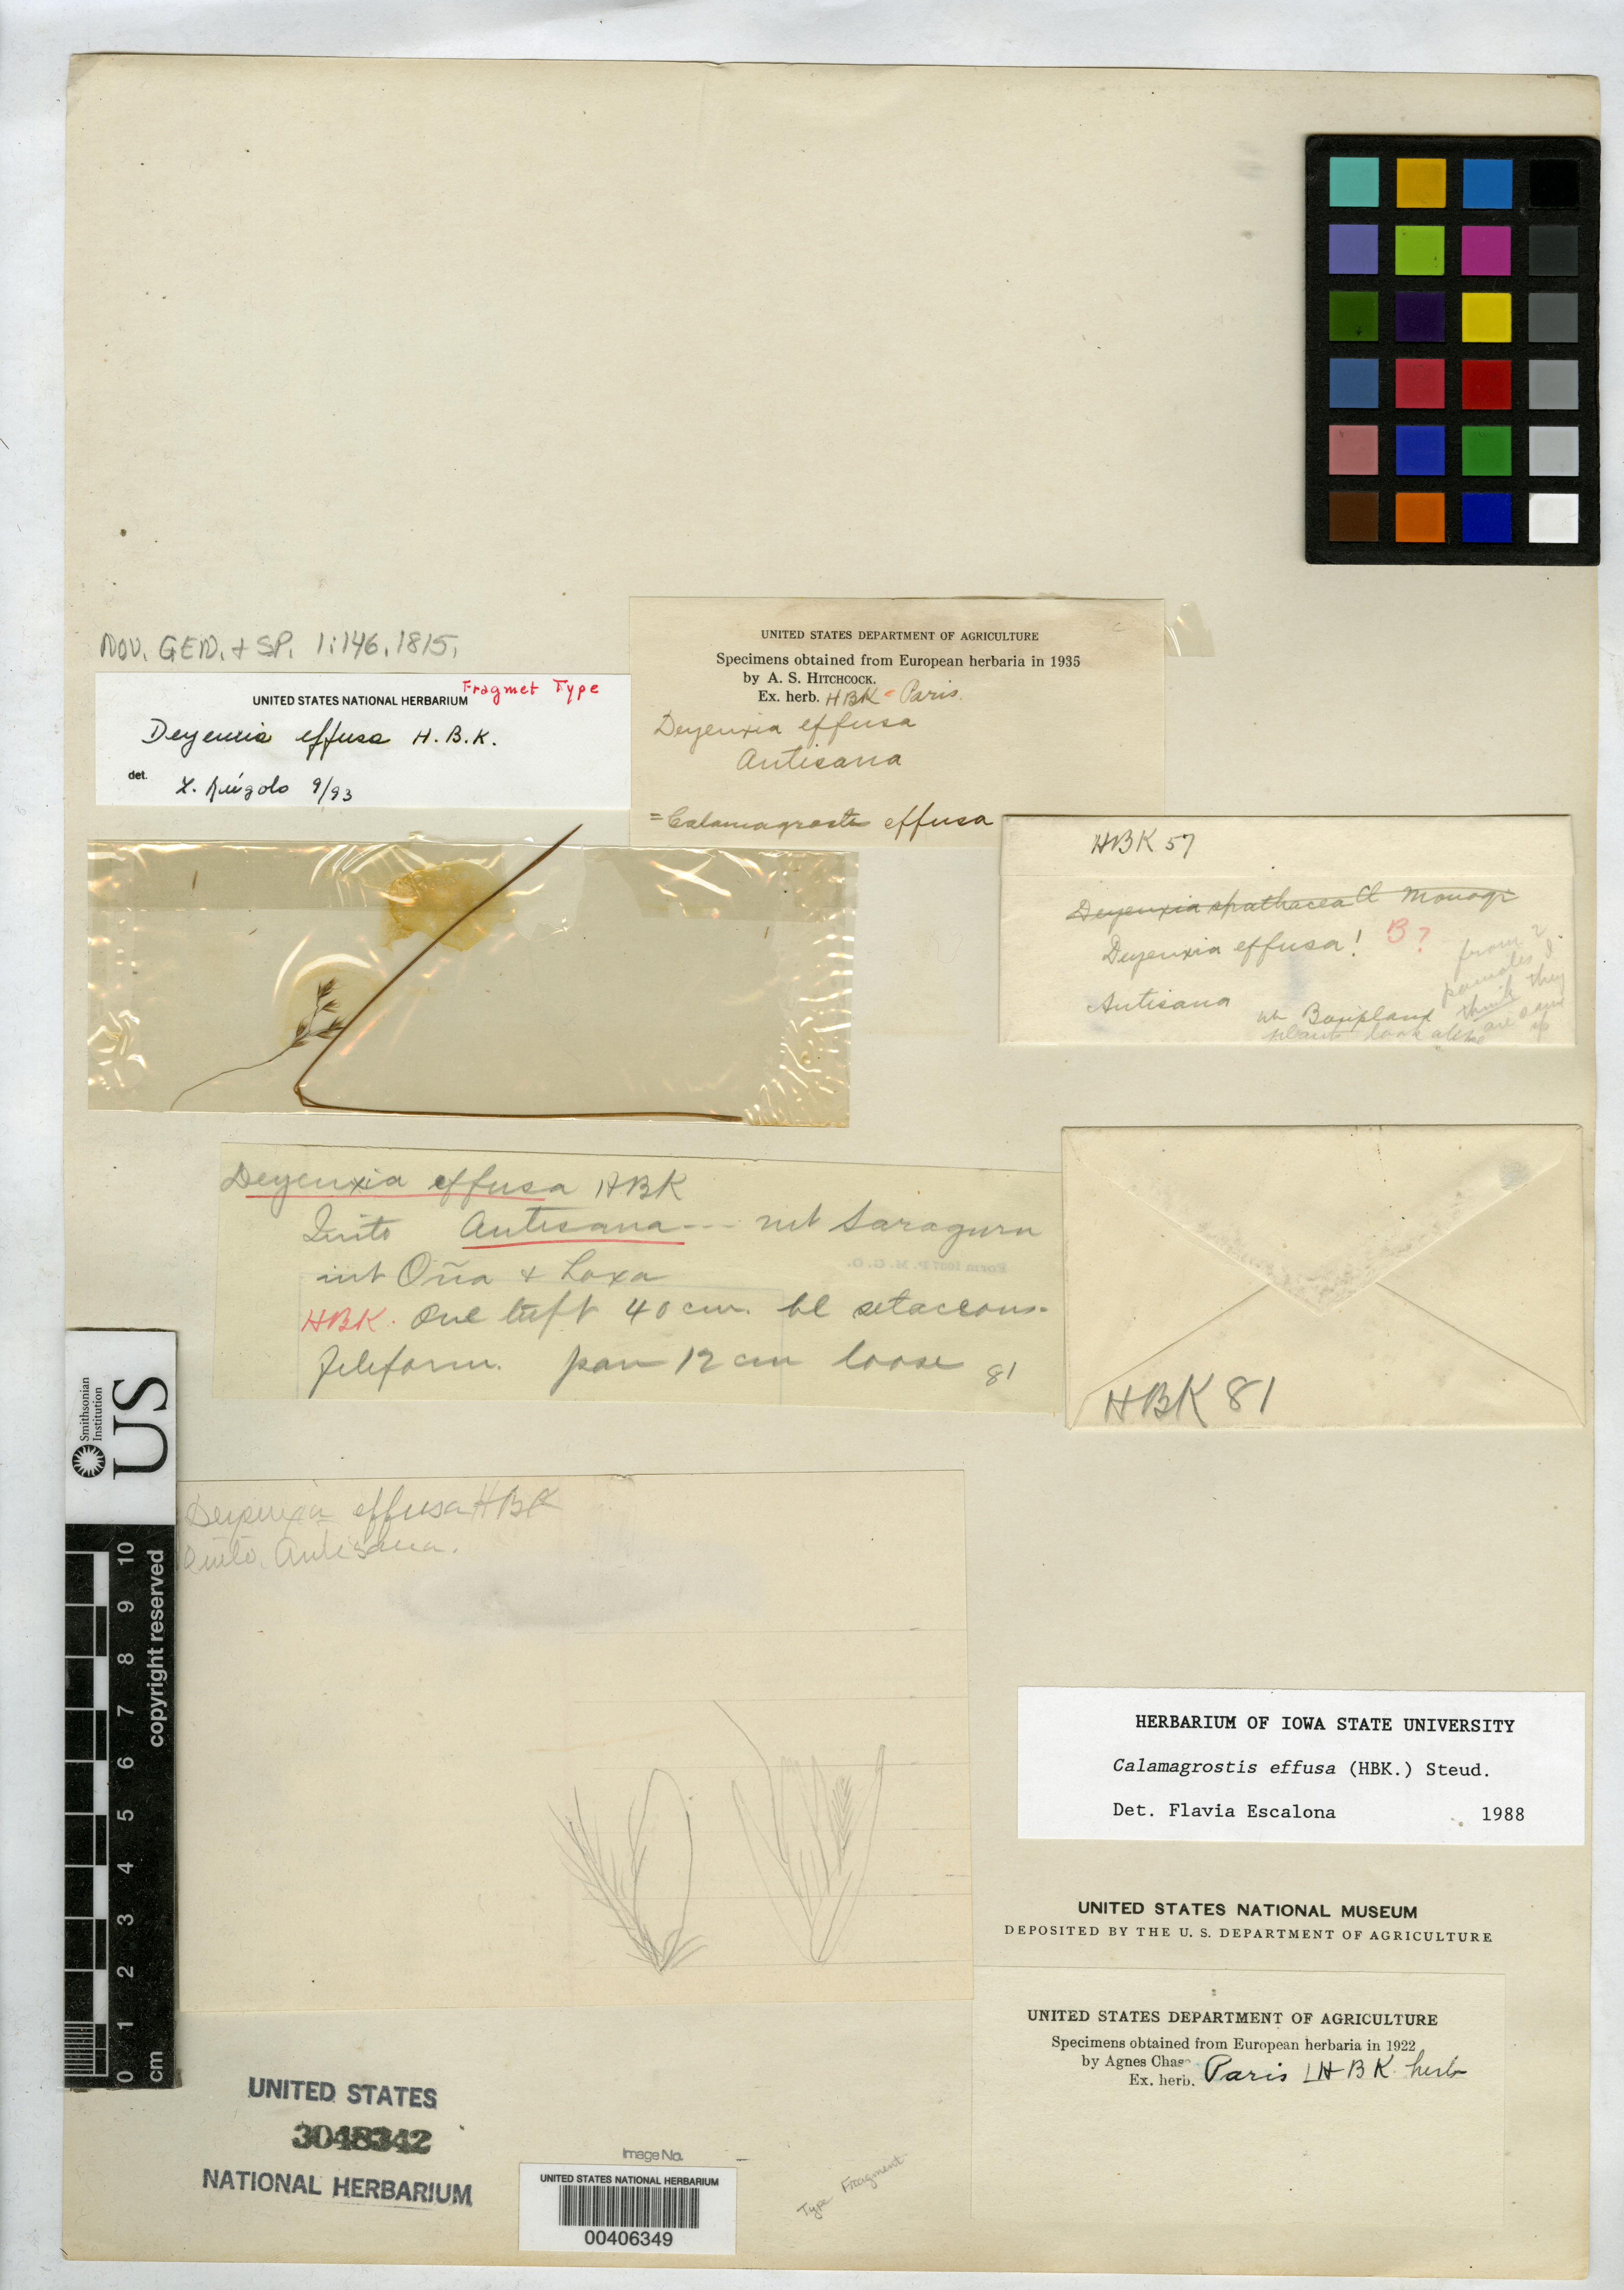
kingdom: Plantae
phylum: Tracheophyta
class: Liliopsida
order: Poales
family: Poaceae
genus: Deyeuxia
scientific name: Deyeuxia effusa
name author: Kunth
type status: Type Fragment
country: Ecuador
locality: Antisana, Mt. Saragurn inter Ona & Laxa.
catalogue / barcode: US 3048342